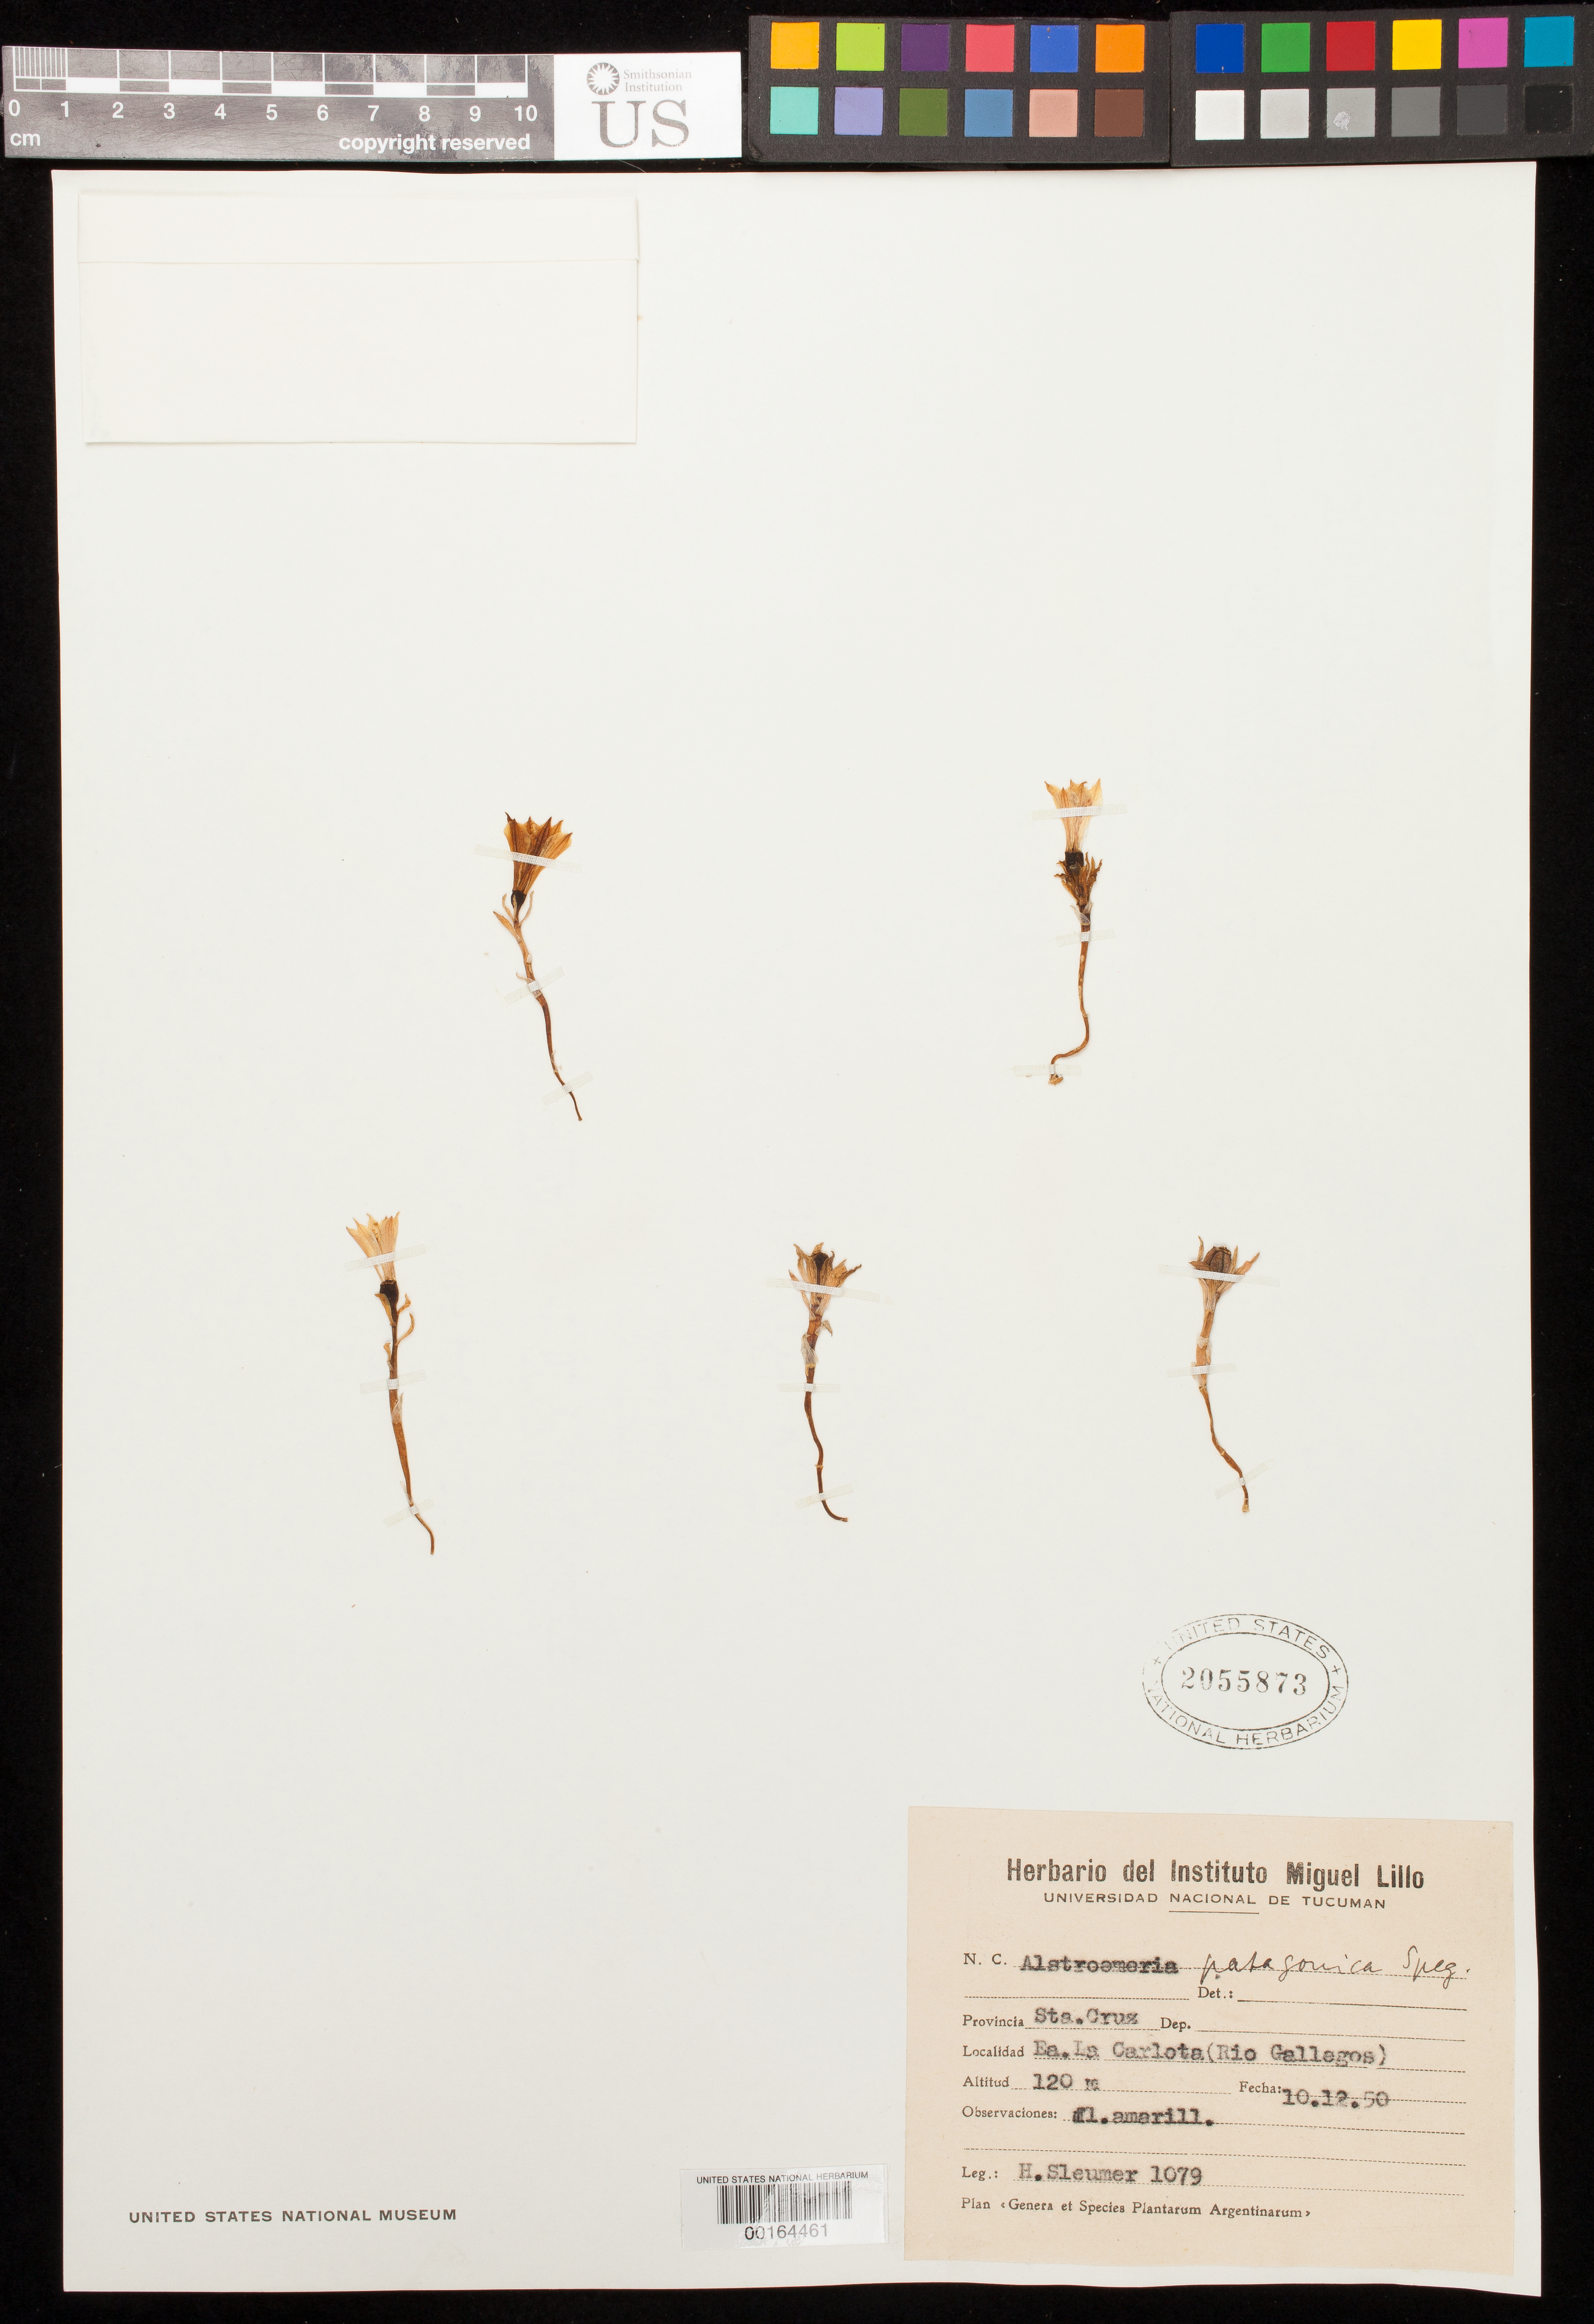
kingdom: Plantae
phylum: Tracheophyta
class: Liliopsida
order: Liliales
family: Alstroemeriaceae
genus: Alstroemeria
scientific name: Alstroemeria patagonica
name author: Phil.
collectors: H. O. Sleumer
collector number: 1079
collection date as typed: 12 Oct 1950 or 10 Dec 1950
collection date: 1950-10-12 or 1950-12-10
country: Argentina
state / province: Santa Cruz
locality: Ea. la Carlota (Rio Gallegos)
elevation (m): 120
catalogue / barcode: US 2055873